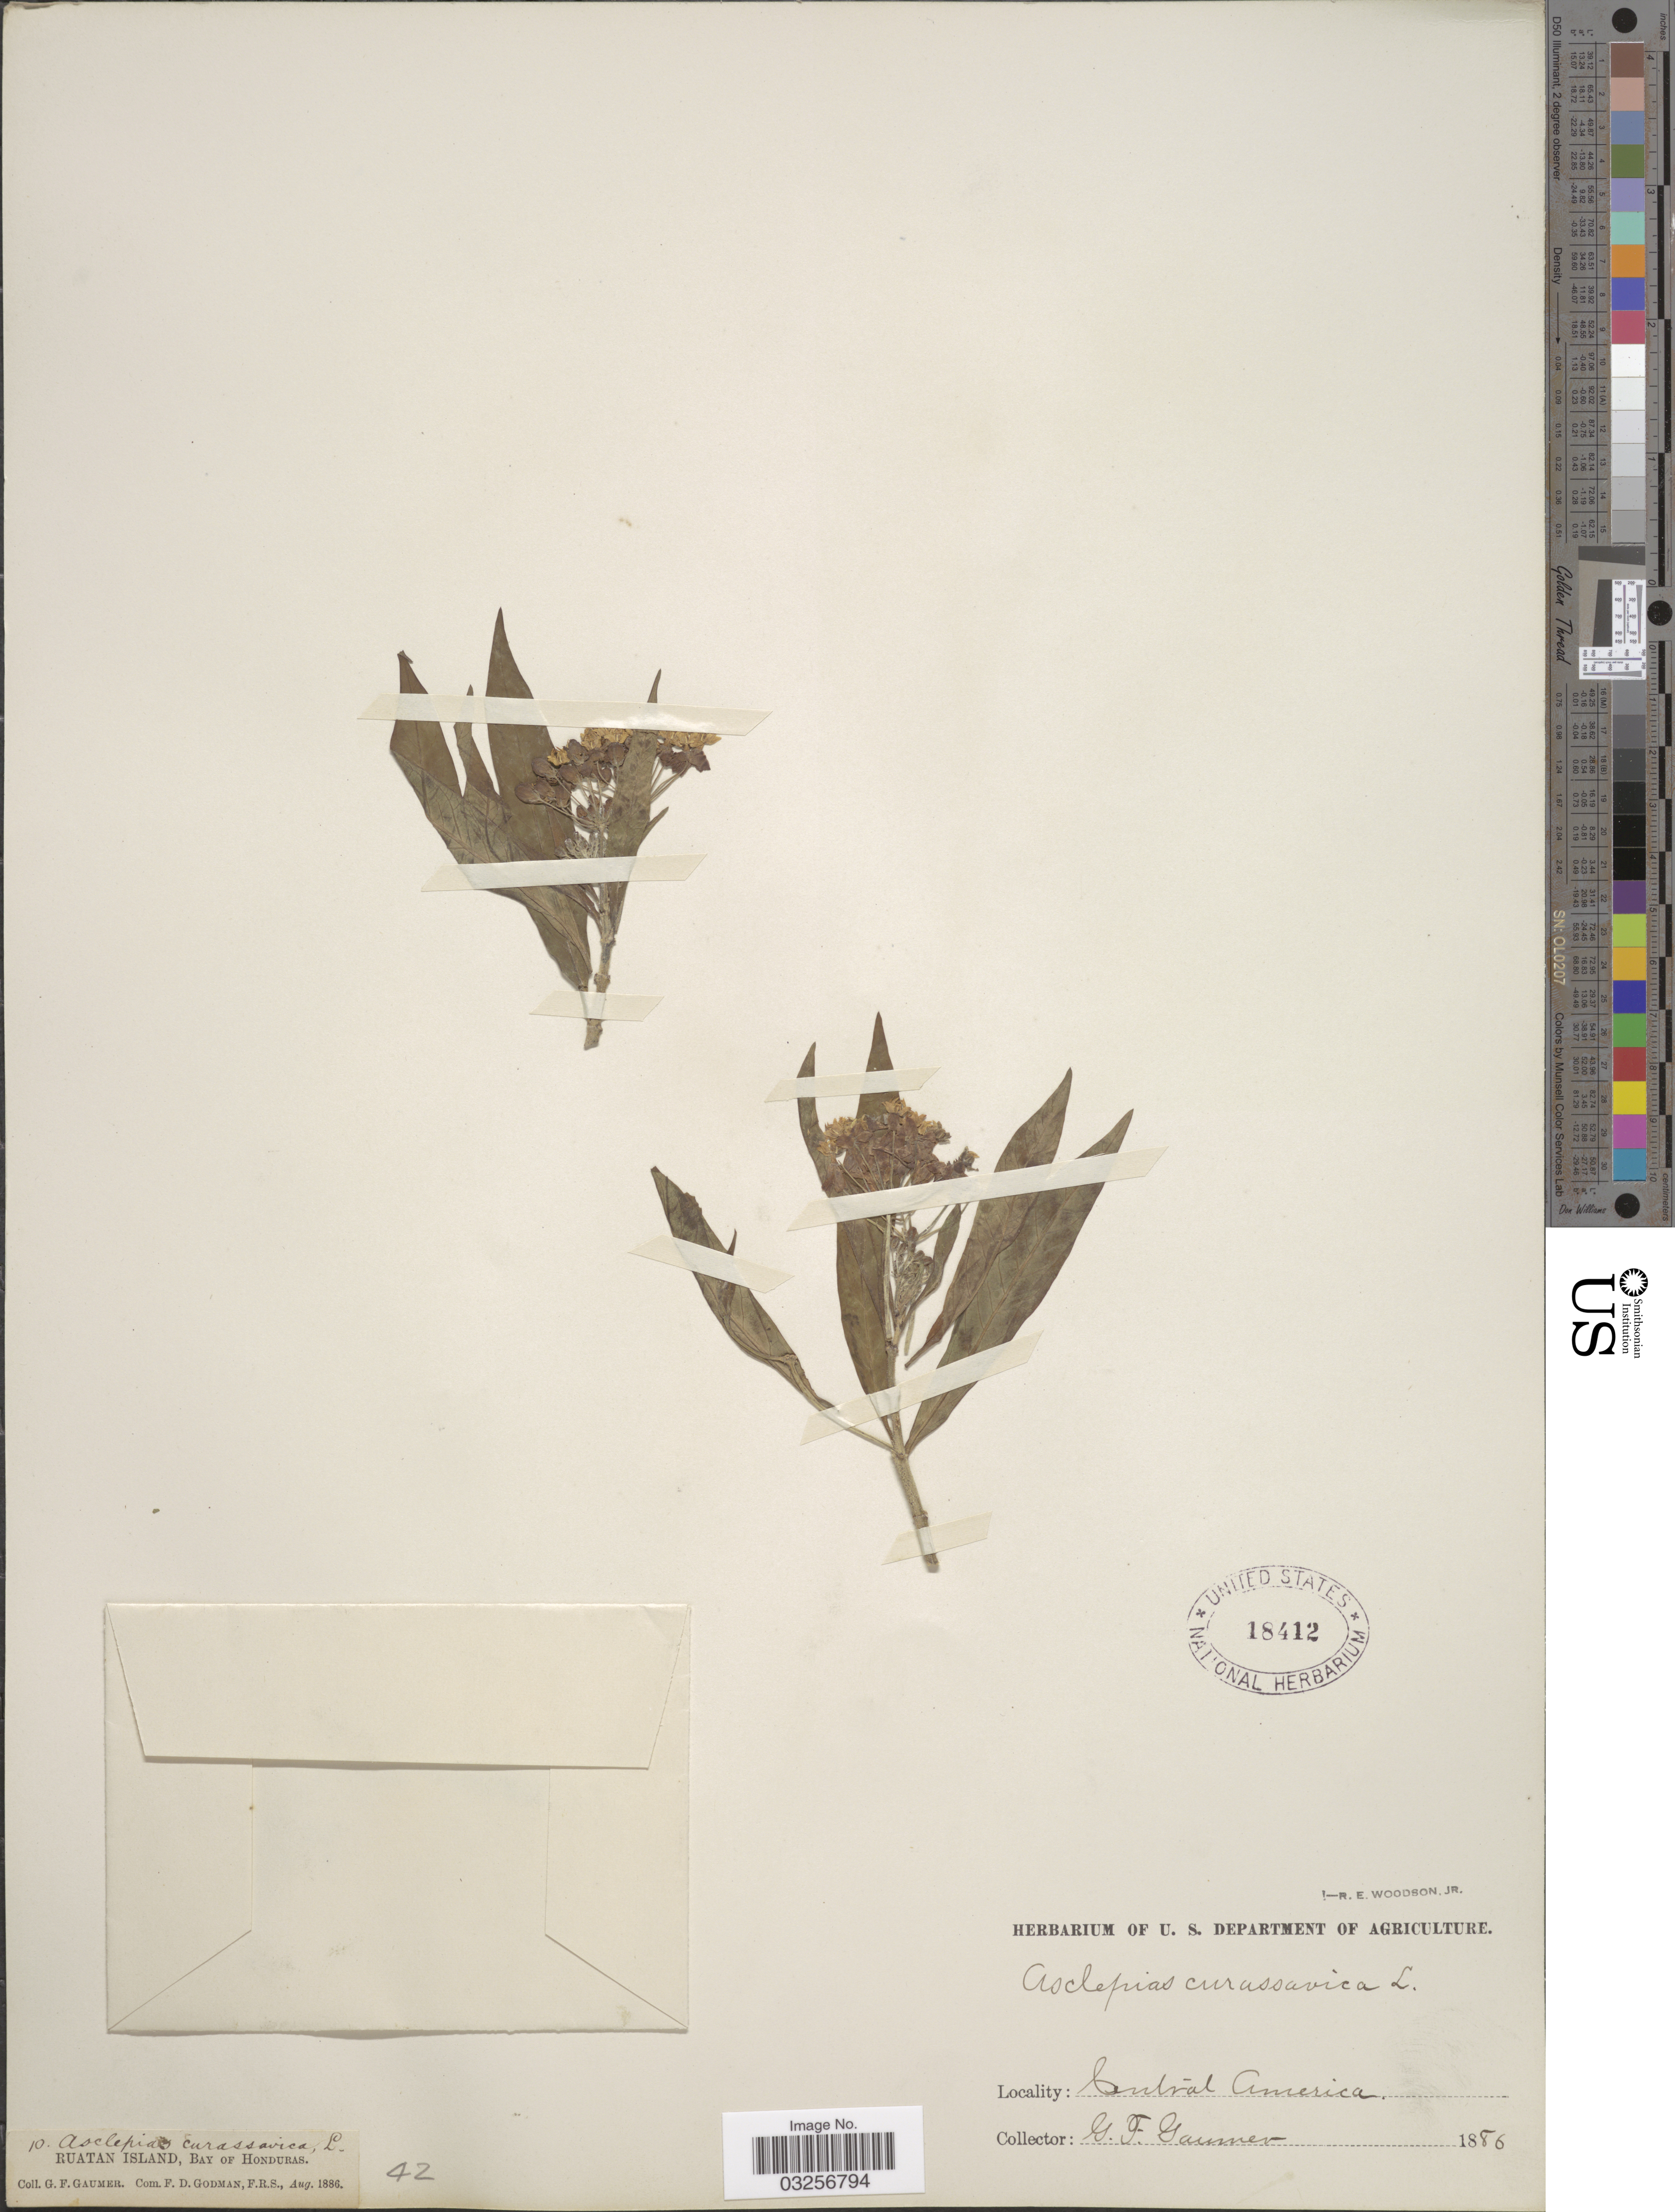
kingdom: Plantae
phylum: Tracheophyta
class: Magnoliopsida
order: Gentianales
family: Apocynaceae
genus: Asclepias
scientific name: Asclepias curassavica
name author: L.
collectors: G. F. Gaumer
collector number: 10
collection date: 1886-08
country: Honduras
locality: Ruatan Island, Bay of Honduras.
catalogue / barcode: US 18412